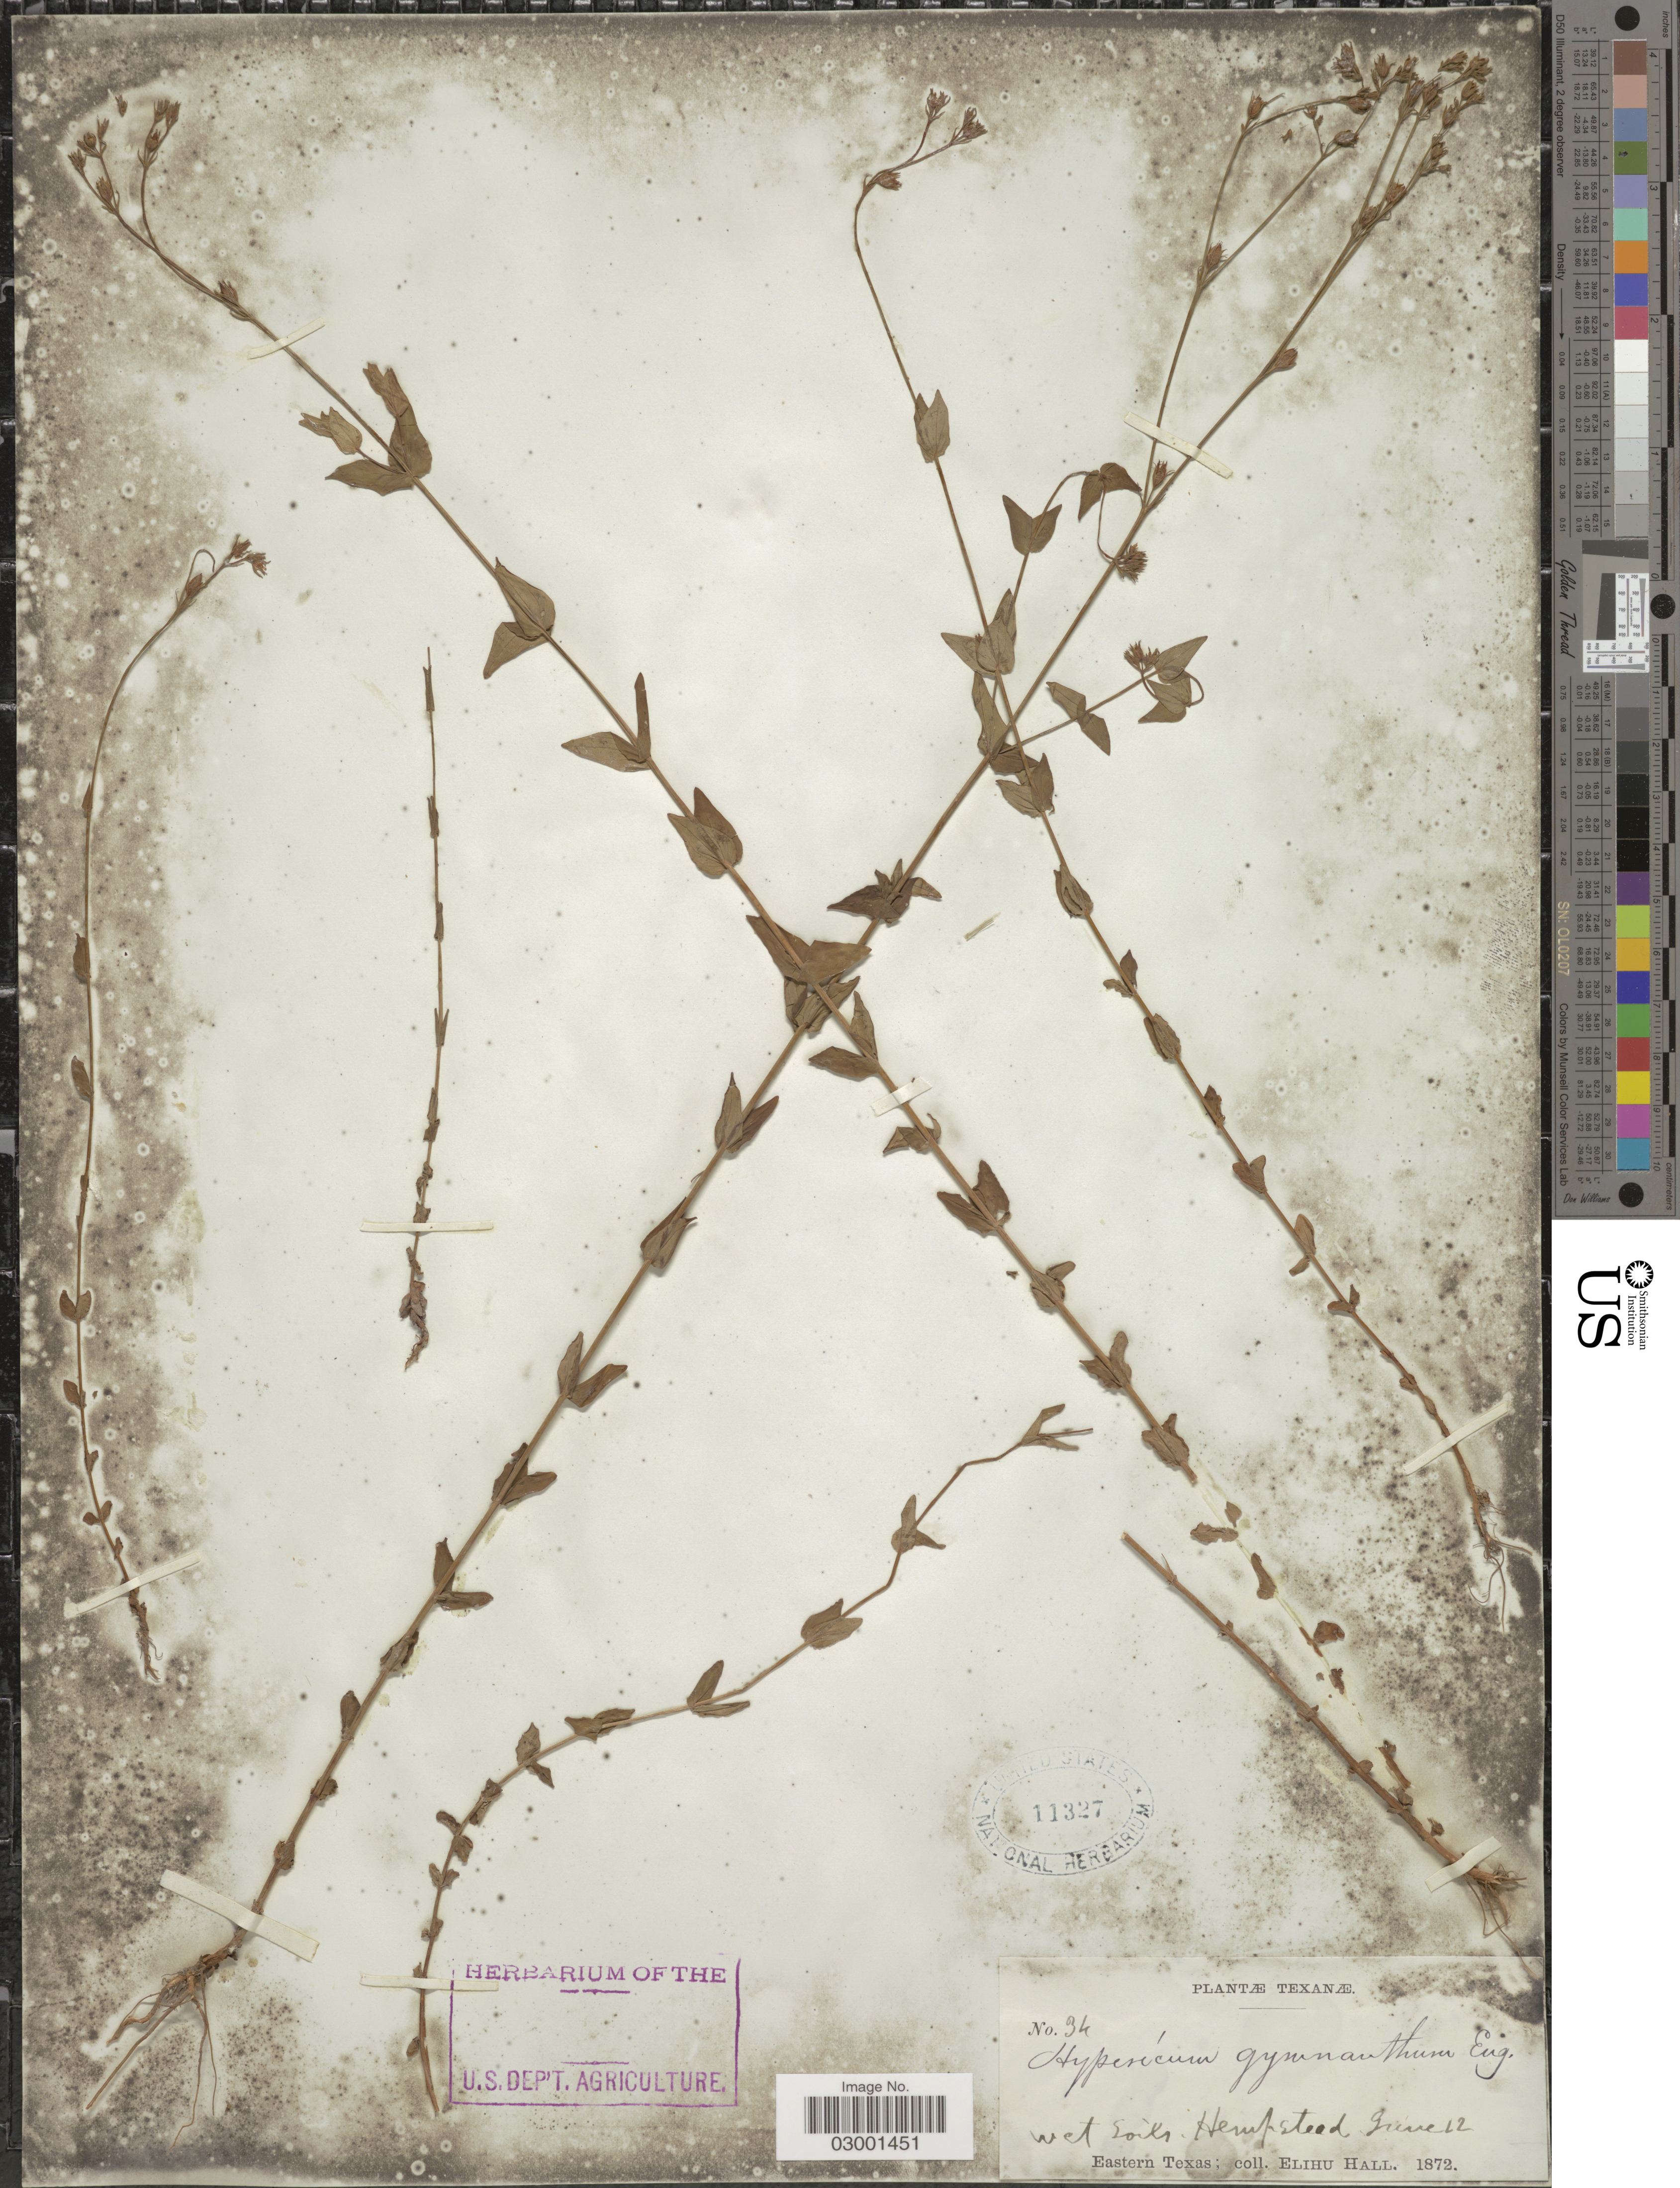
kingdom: Plantae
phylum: Tracheophyta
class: Magnoliopsida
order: Malpighiales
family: Hypericaceae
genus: Hypericum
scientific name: Hypericum gymnanthum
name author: Engelm. & A. Gray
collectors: E. Hall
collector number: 34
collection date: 1872-06-12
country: United States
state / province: Texas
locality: Hempstead. Eastern Texas.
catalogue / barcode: US 11327